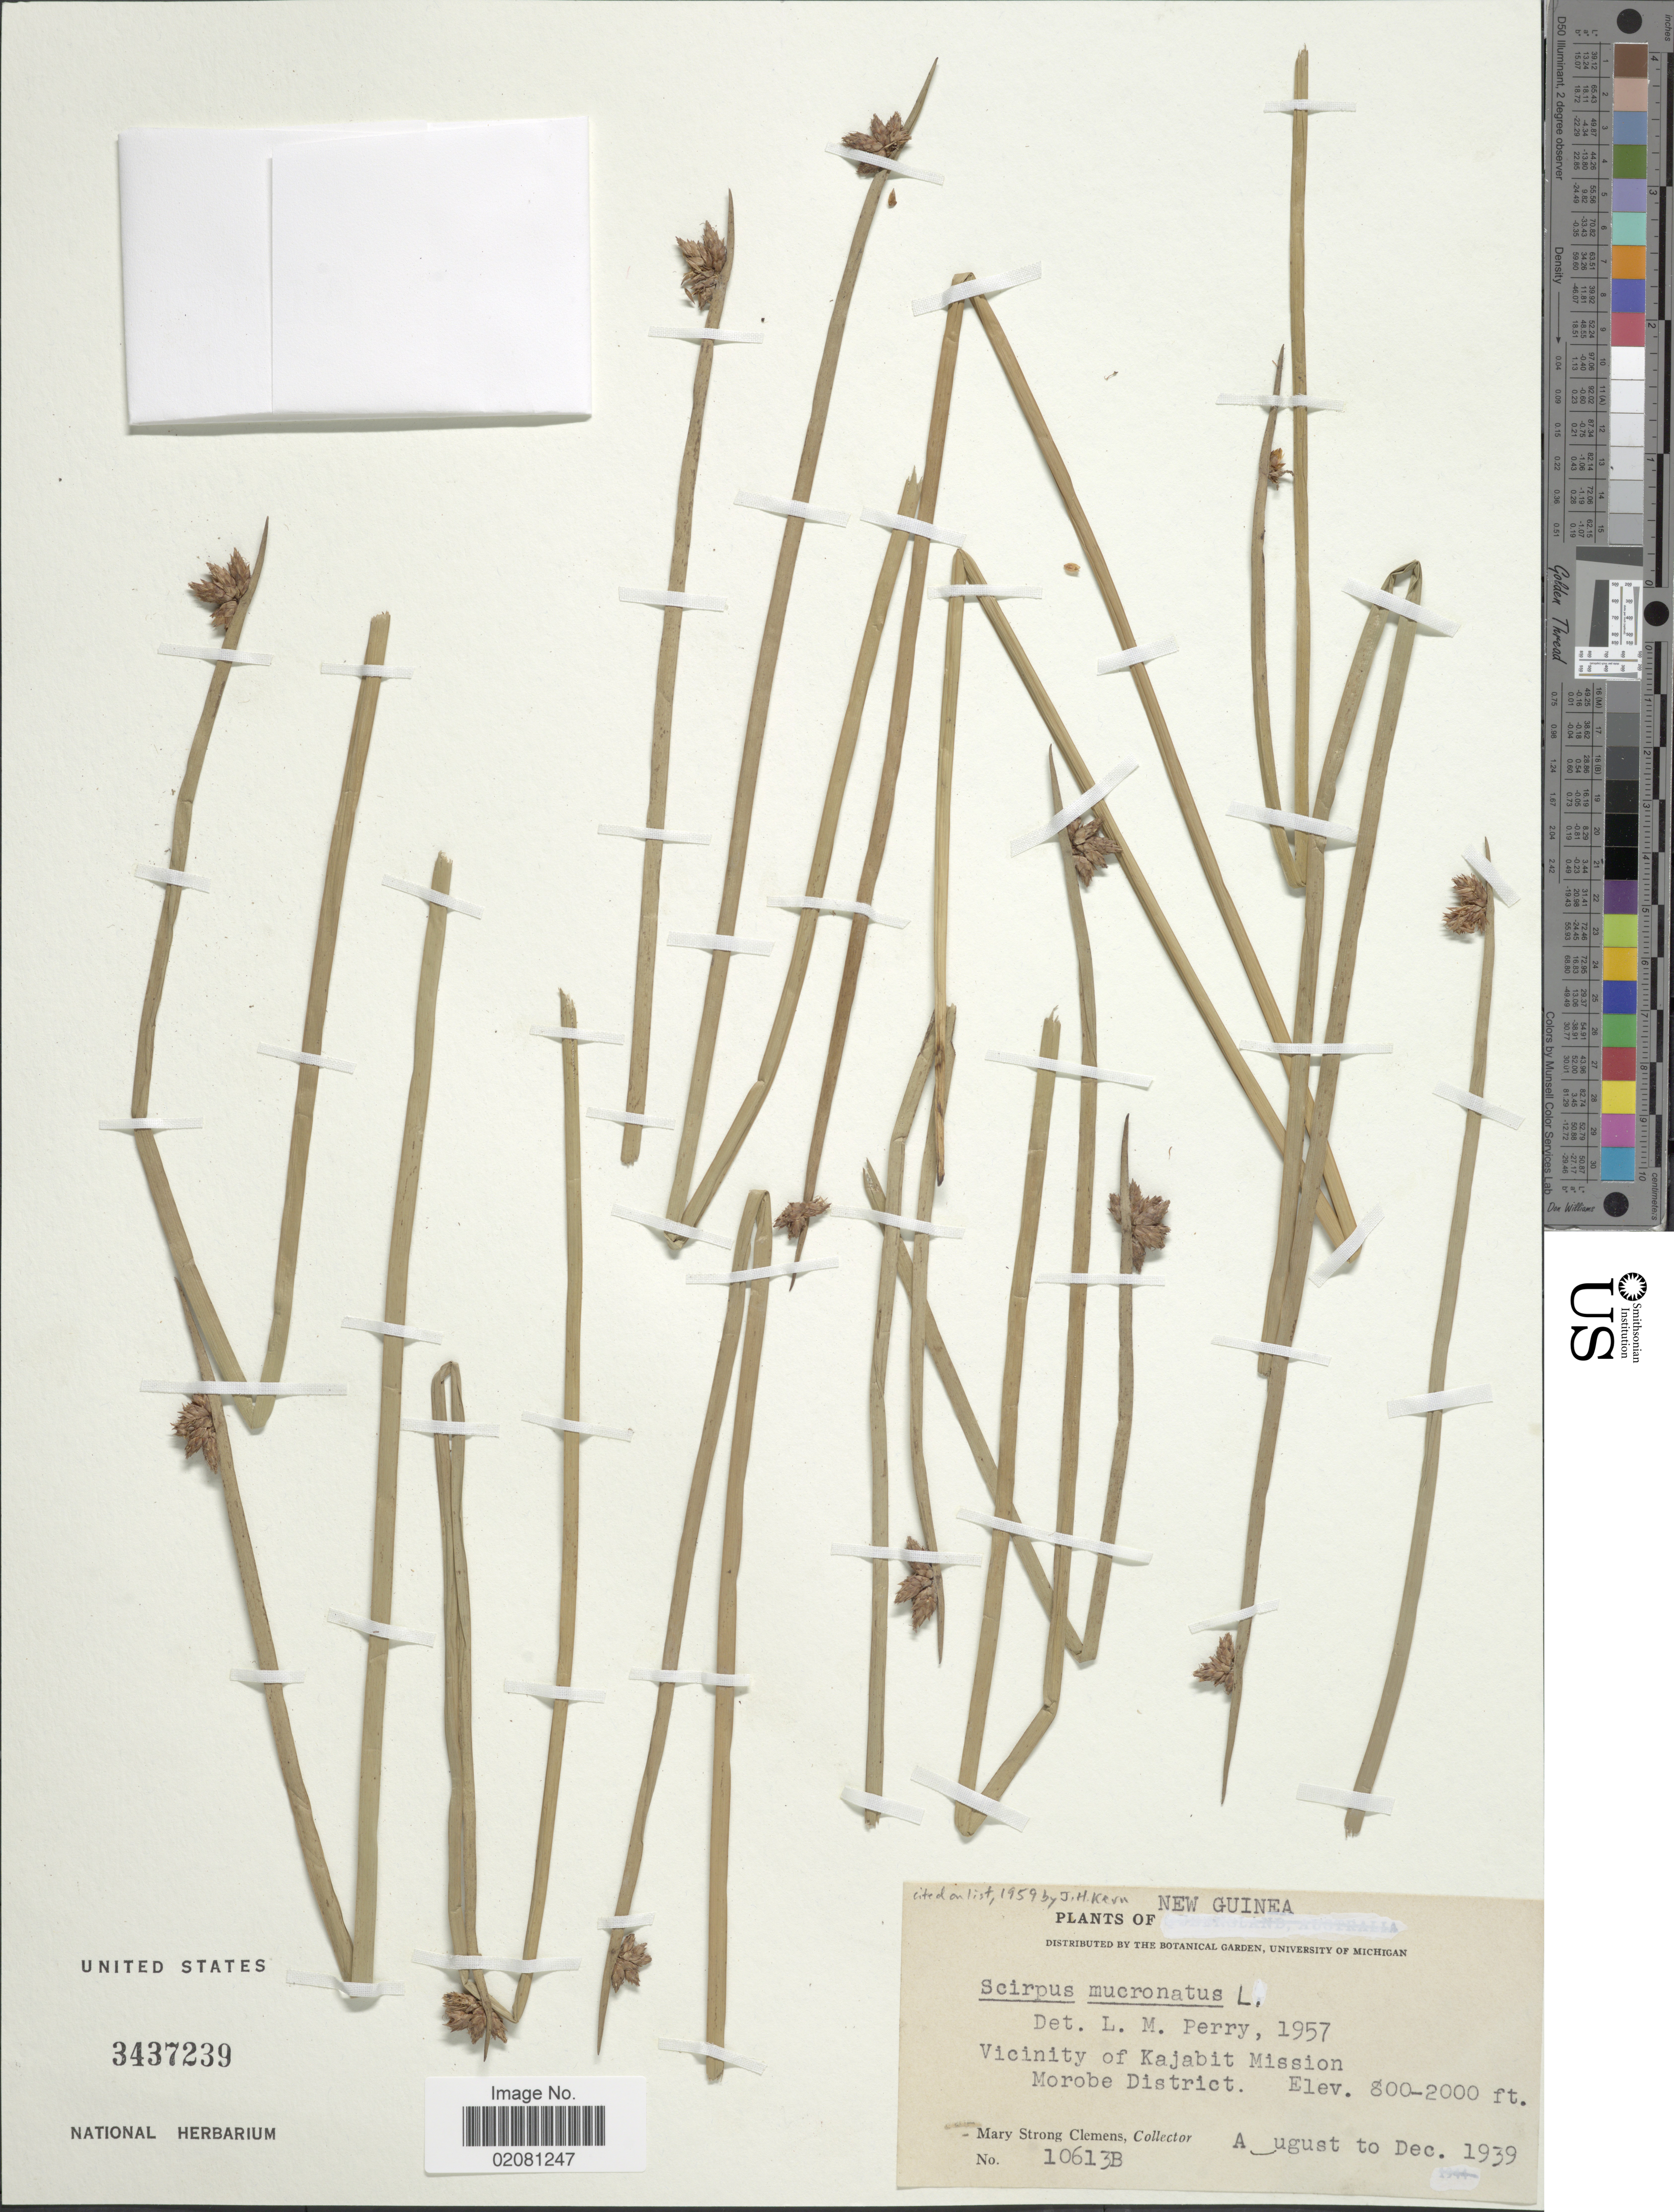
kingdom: Plantae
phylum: Tracheophyta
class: Liliopsida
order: Poales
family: Cyperaceae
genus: Schoenoplectiella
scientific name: Schoenoplectiella mucronata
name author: (L.) Jung & Choi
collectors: M. S. Clemens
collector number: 10613B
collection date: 1939-08/1939-12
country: Papua New Guinea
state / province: Morobe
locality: Vicinity of Kajabit Mission, New Guinea.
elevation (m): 244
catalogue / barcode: US 3437239